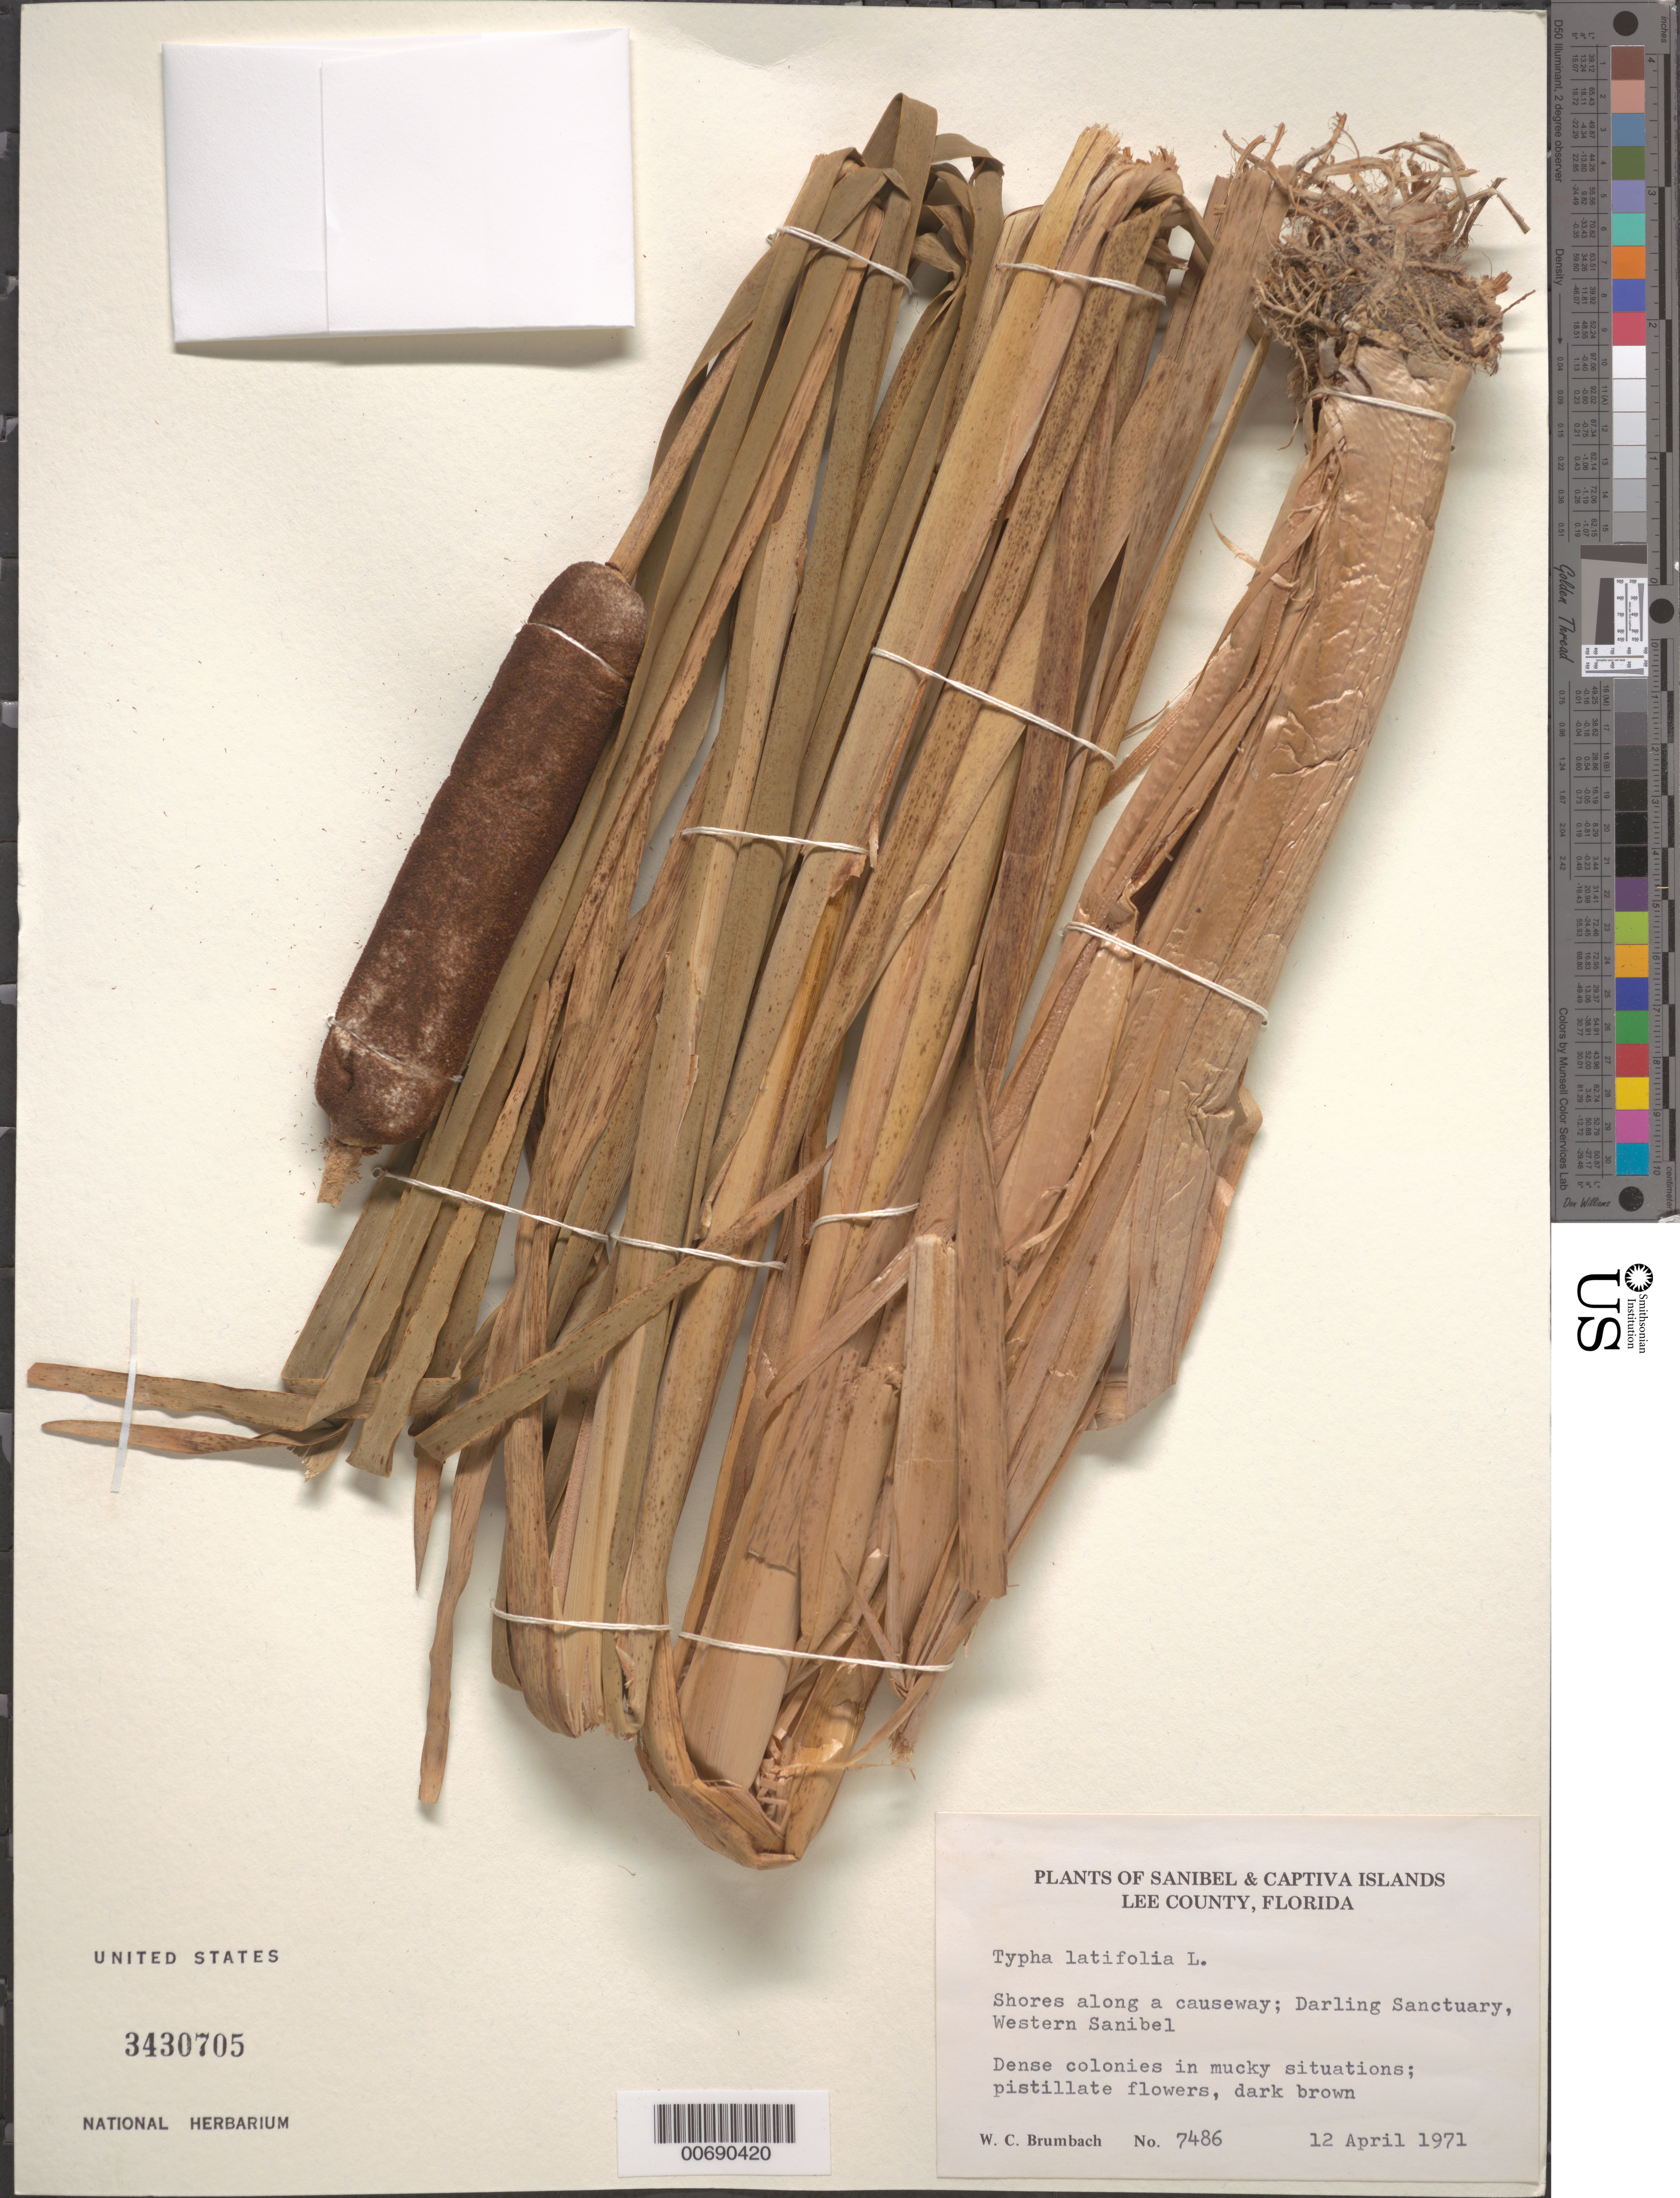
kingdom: Plantae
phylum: Tracheophyta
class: Liliopsida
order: Poales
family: Typhaceae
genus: Typha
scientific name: Typha latifolia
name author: L.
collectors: W. C. Brumbach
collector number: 7486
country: United States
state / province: Florida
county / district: Lee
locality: Sanibel Island, Darling Sanctuary.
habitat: Shores along a causeway.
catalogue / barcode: US 3430705